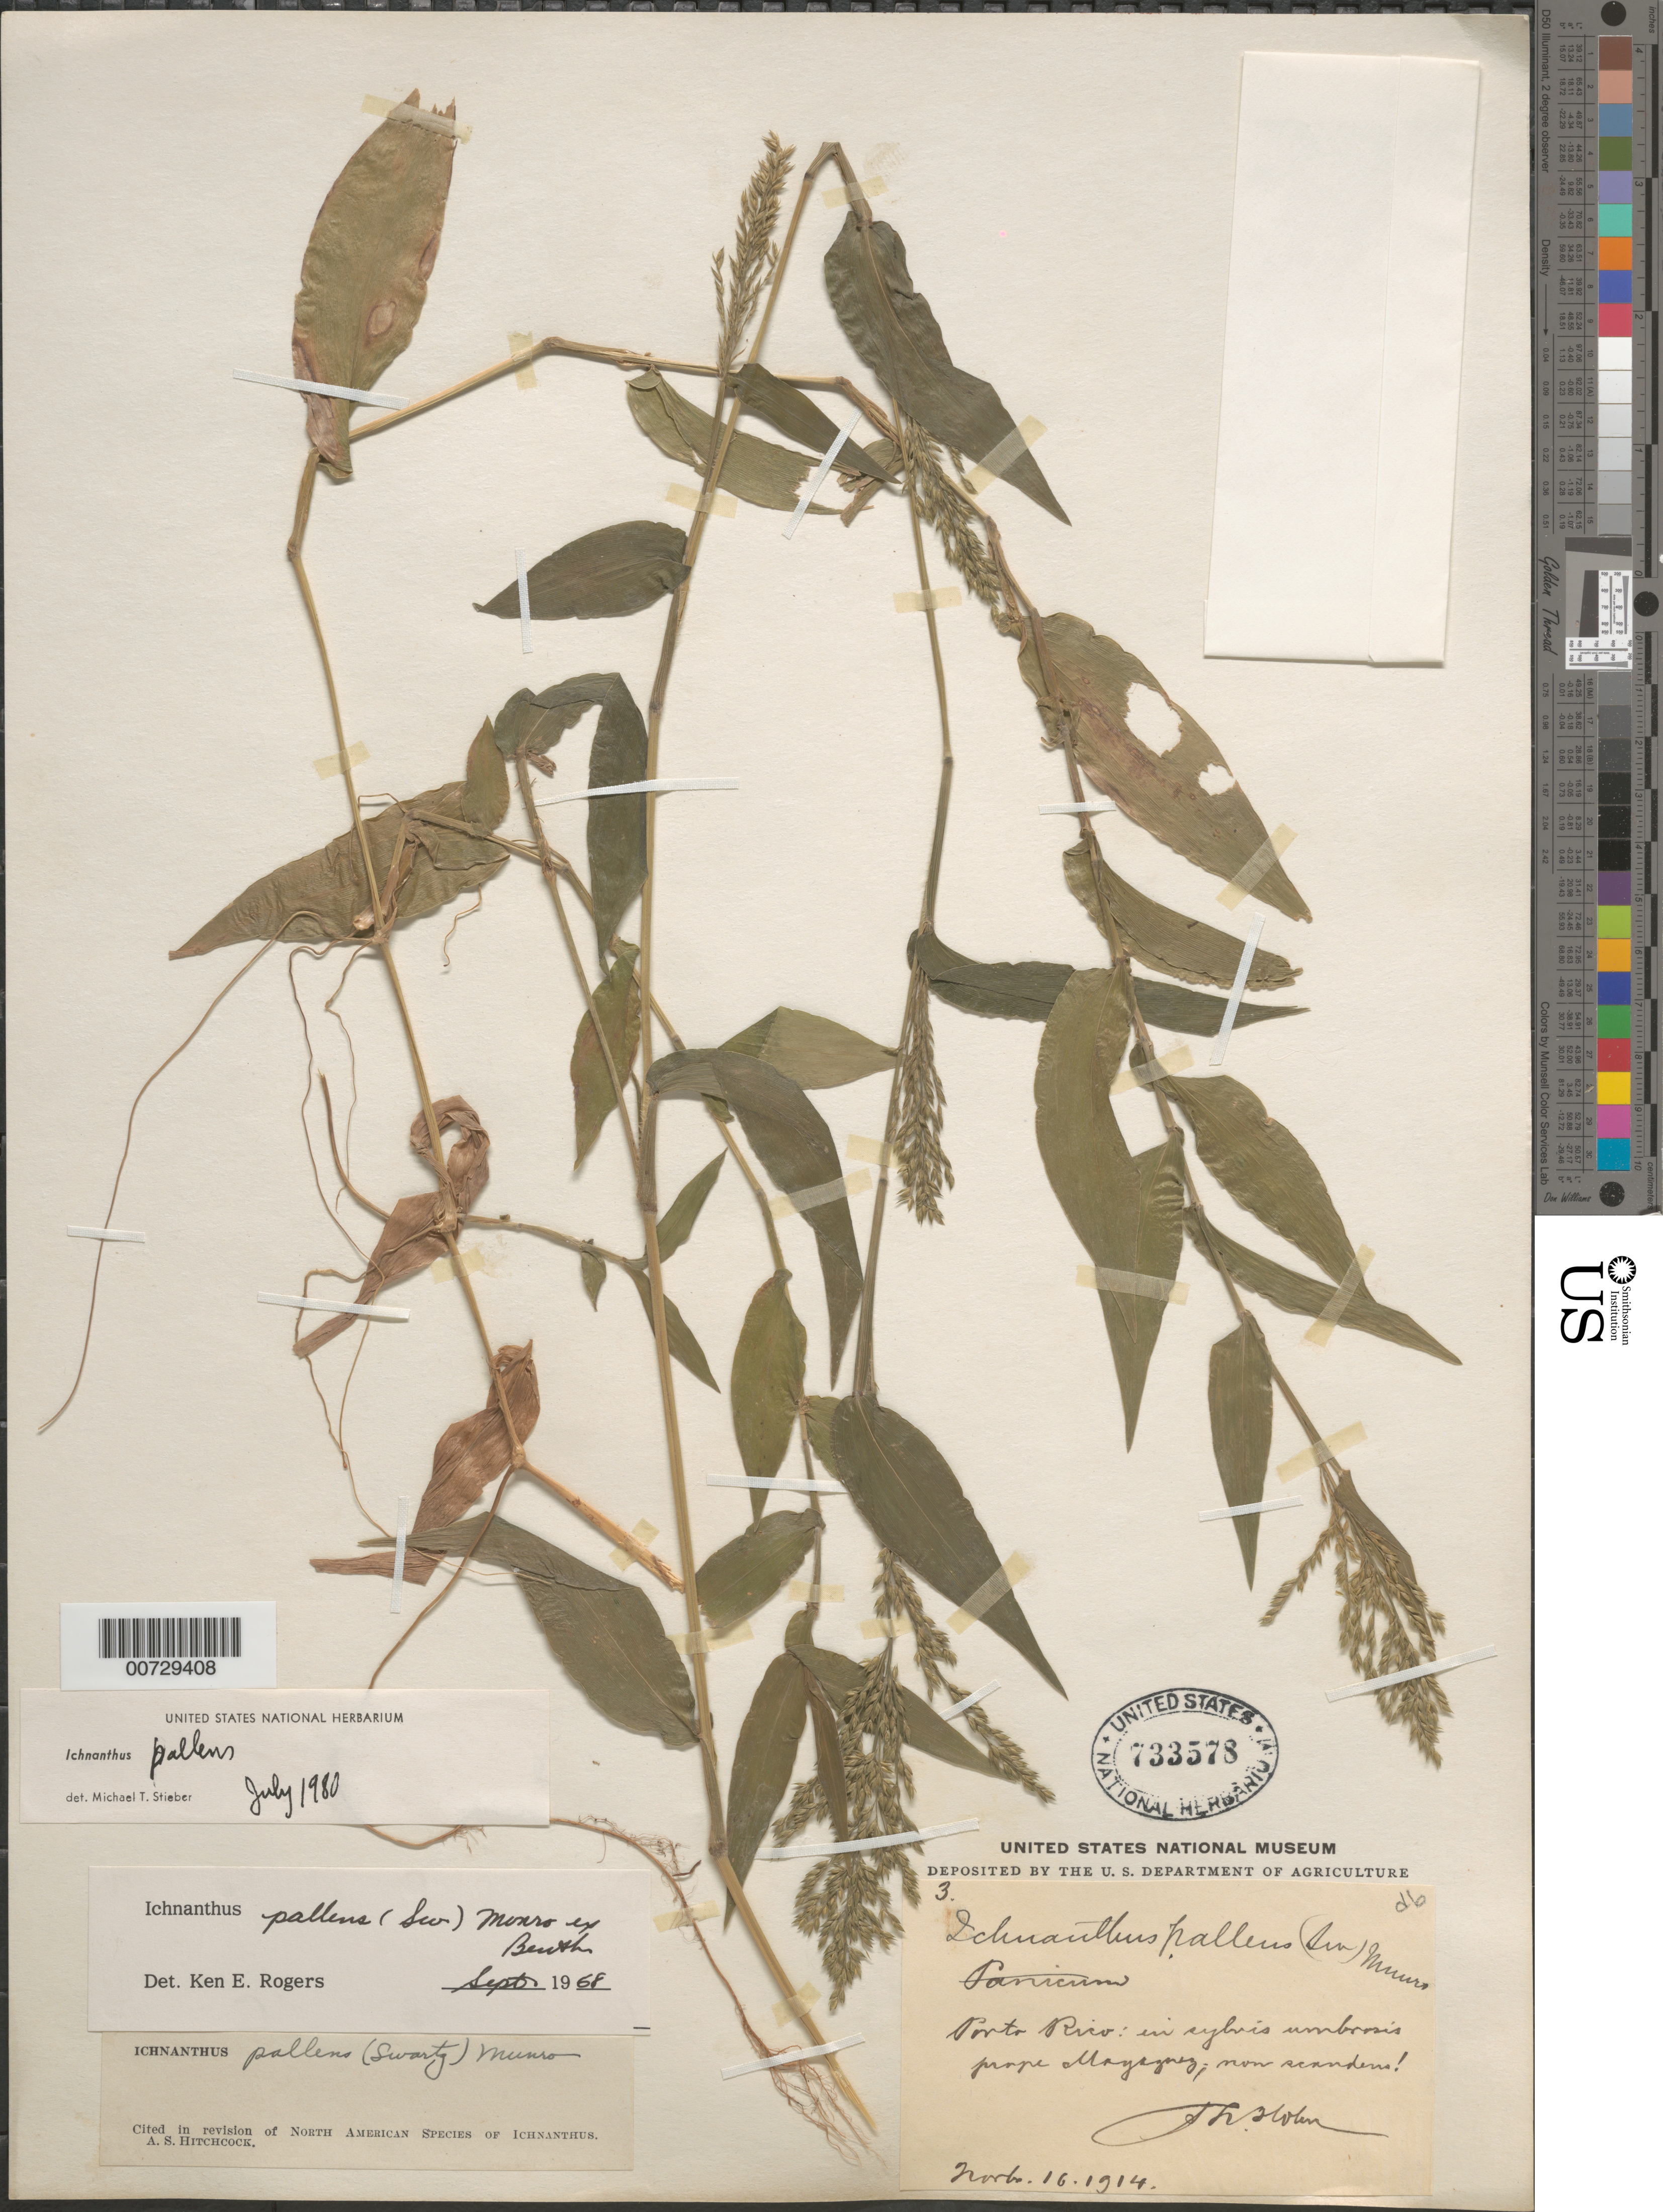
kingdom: Plantae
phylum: Tracheophyta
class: Liliopsida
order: Poales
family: Poaceae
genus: Ichnanthus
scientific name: Ichnanthus pallens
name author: (Sw.) Munro ex Benth.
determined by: Stieber, M. T.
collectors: H. T. Holm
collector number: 3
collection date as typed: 16 Nov 1914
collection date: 1914-11-16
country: Puerto Rico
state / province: Mayagüez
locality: Mayaguez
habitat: In sylvis umbrosis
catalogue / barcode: US 733578